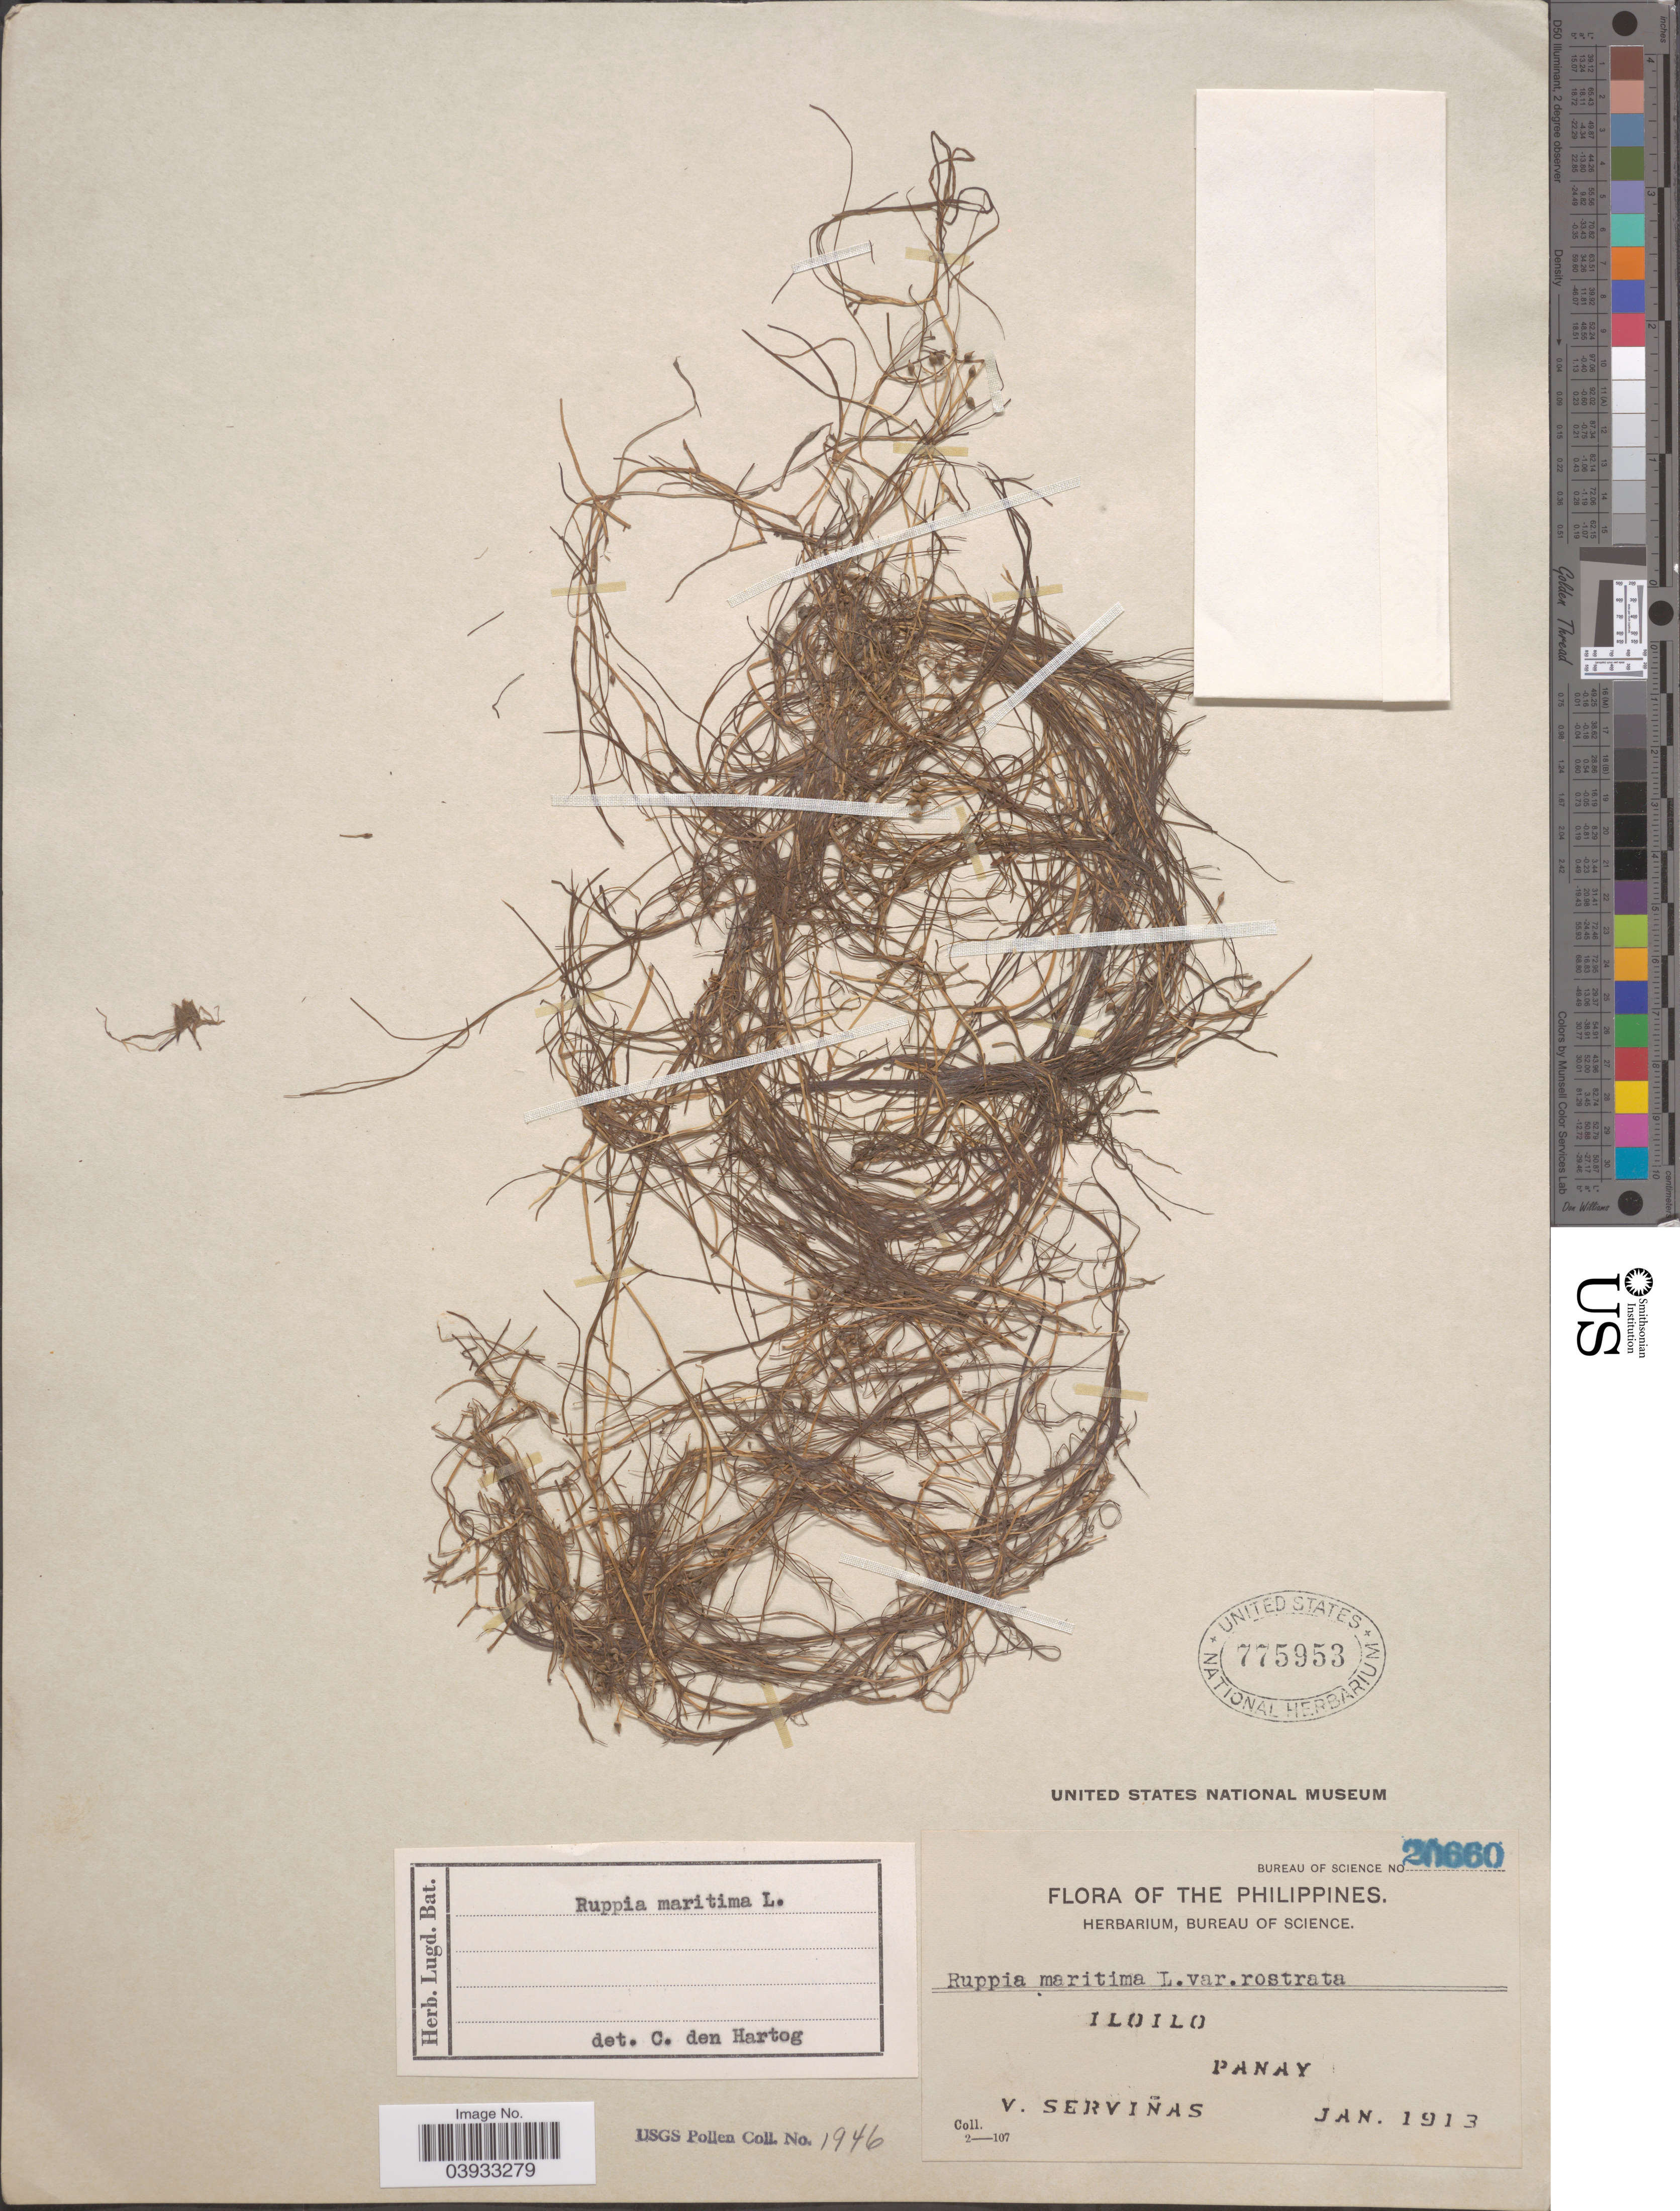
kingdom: Plantae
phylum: Tracheophyta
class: Liliopsida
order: Alismatales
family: Ruppiaceae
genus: Ruppia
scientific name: Ruppia maritima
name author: L.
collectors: V. Servinas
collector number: Bureau of Science 211660*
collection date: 1913-01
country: Philippines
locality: Iloilo, Panay.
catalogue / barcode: US 775953